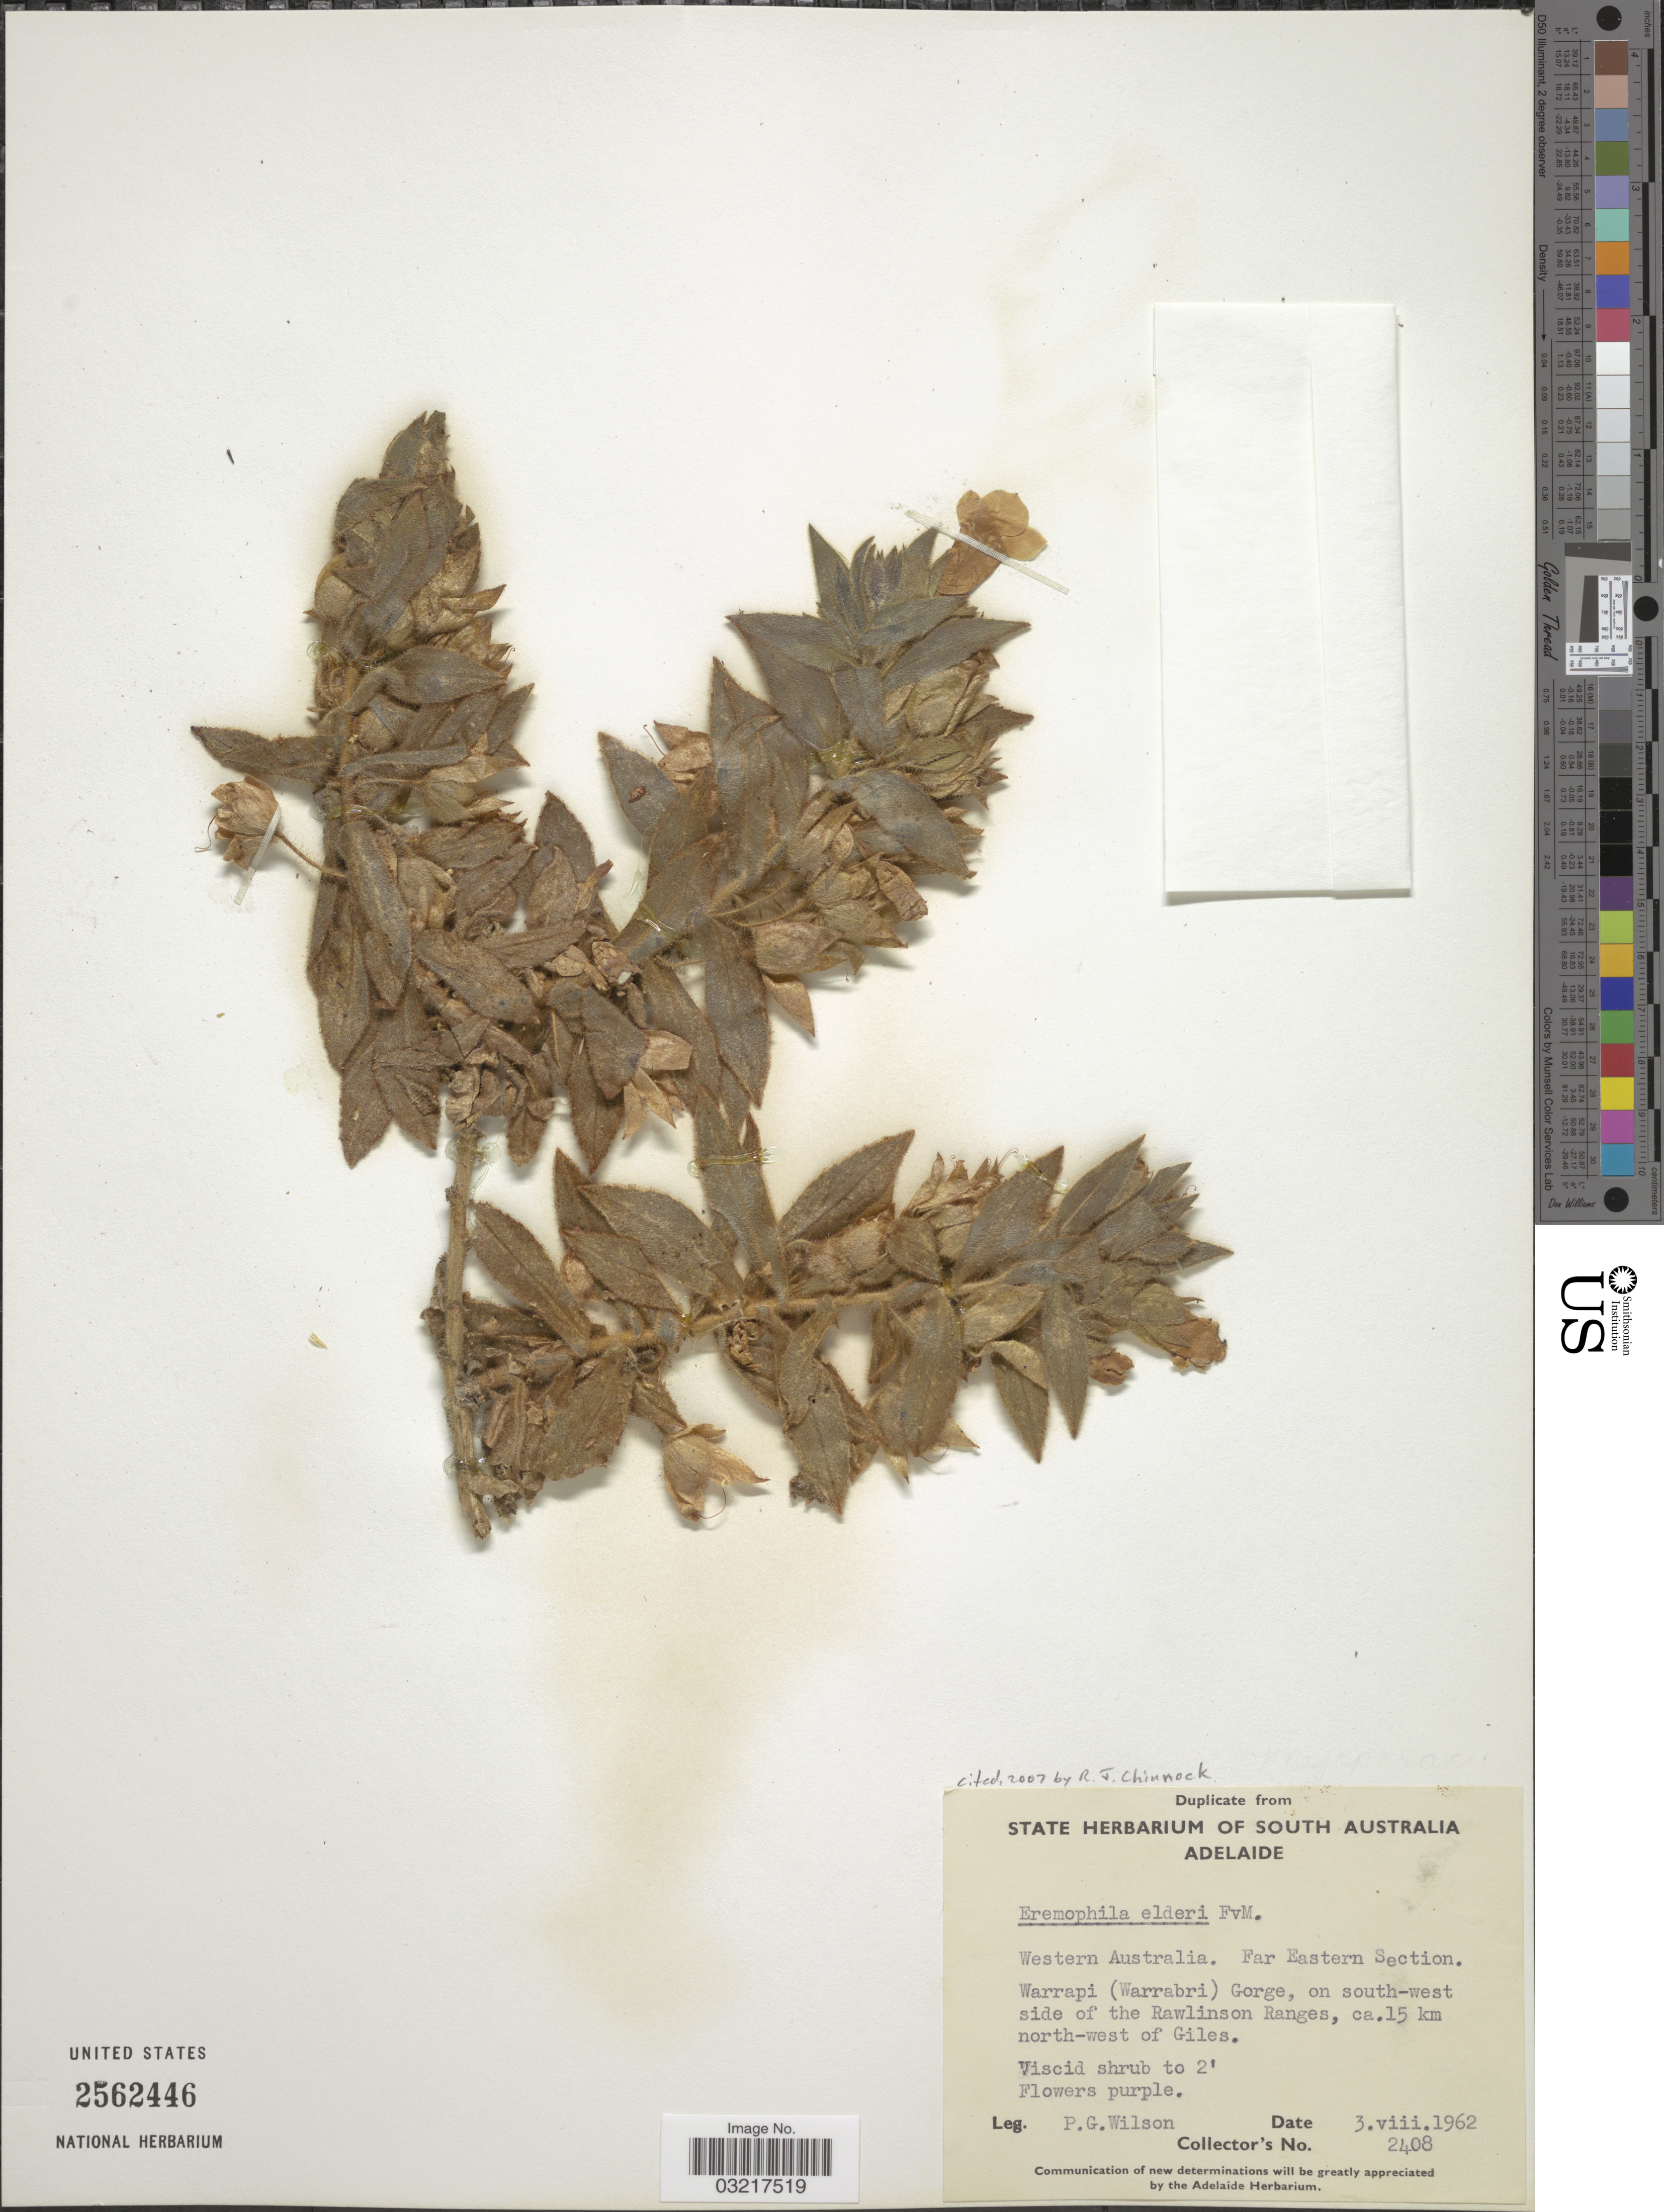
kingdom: Plantae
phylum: Tracheophyta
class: Magnoliopsida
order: Lamiales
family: Scrophulariaceae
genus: Eremophila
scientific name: Eremophila elderi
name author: F. Muell.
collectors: P. Wilson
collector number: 2408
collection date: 1962-08-03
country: Australia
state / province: Western Australia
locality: Far Eastern Section. Warrapi (Warrabri) Gorge, on south-west side of the Rawlinson Ranges, ca.15 km north-west of Giles.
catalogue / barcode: US 2562446